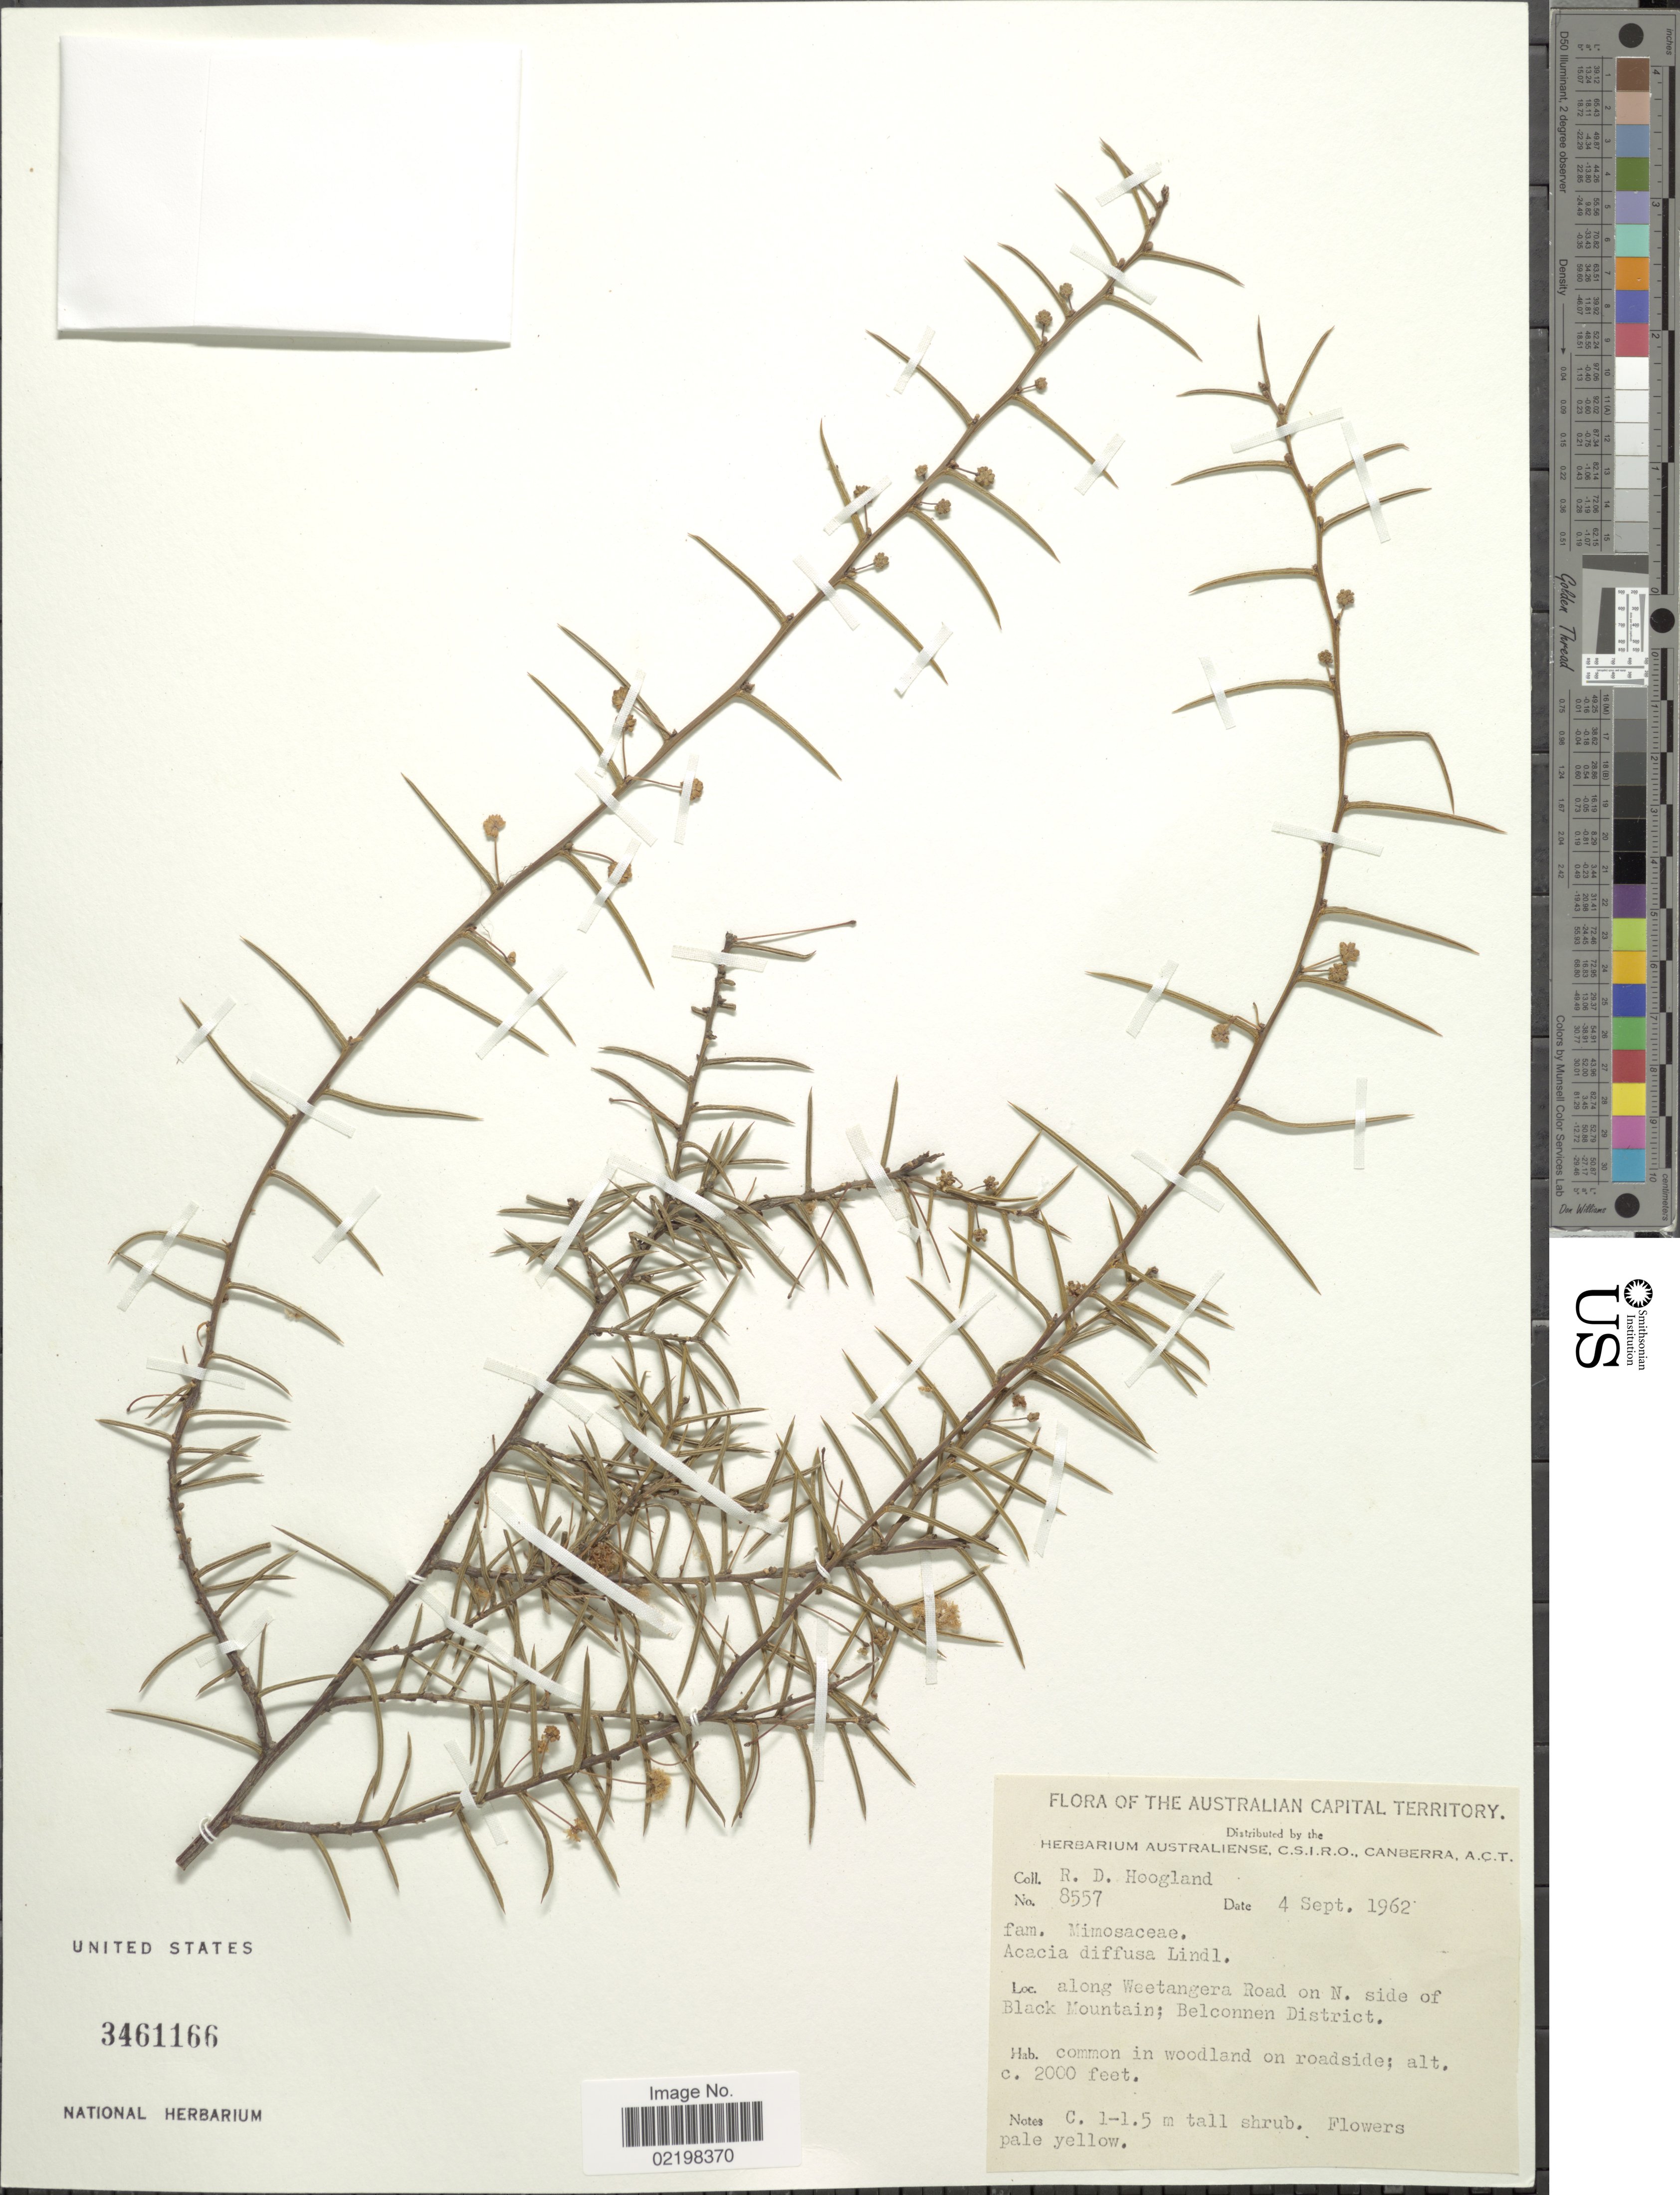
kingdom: Plantae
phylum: Tracheophyta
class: Magnoliopsida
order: Fabales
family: Fabaceae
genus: Acacia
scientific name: Acacia diffusa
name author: Lindl.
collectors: R. D. Hoogland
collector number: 8557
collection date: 1962-09-04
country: Australia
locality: Along Weetangera Road on N. side of Black Mountain; Belconnen District.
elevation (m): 610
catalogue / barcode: US 3461166